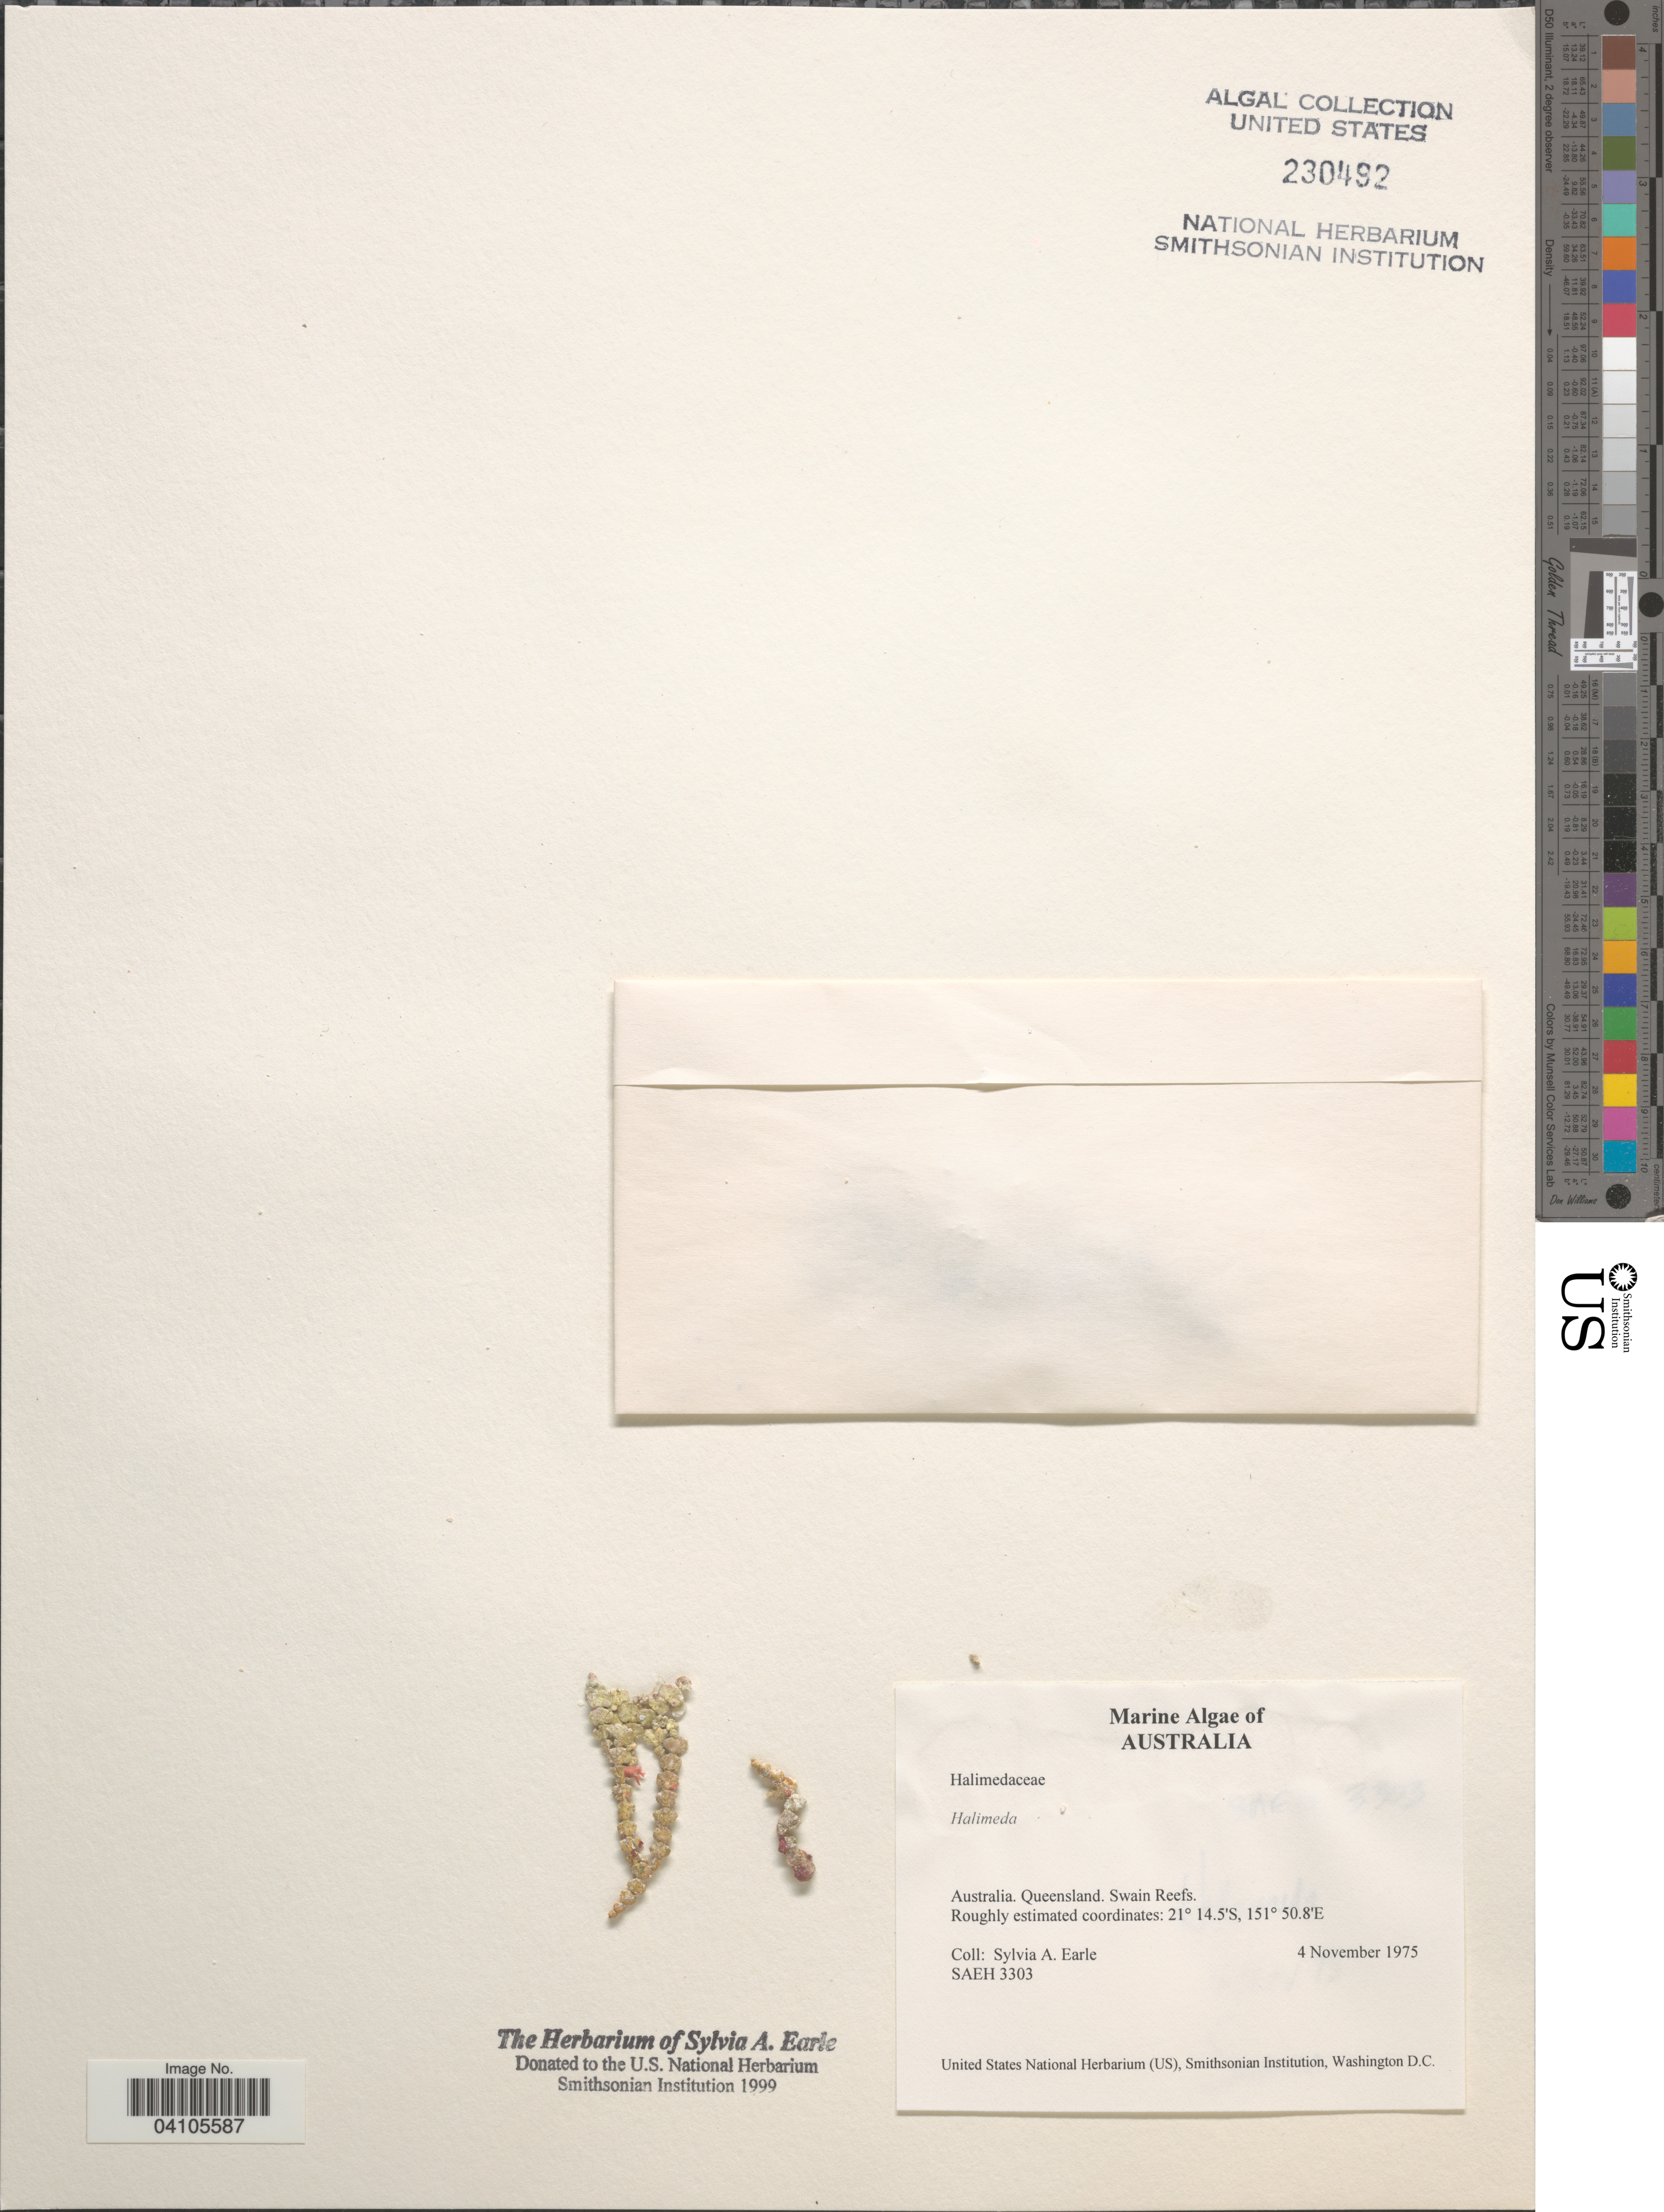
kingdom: Plantae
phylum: Chlorophyta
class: Ulvophyceae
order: Bryopsidales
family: Halimedaceae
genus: Halimeda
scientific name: Halimeda sp.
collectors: S. A. Earle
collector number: SAEH 3303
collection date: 1975-11-04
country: Australia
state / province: Queensland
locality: Swain Reefs.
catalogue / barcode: US 230492